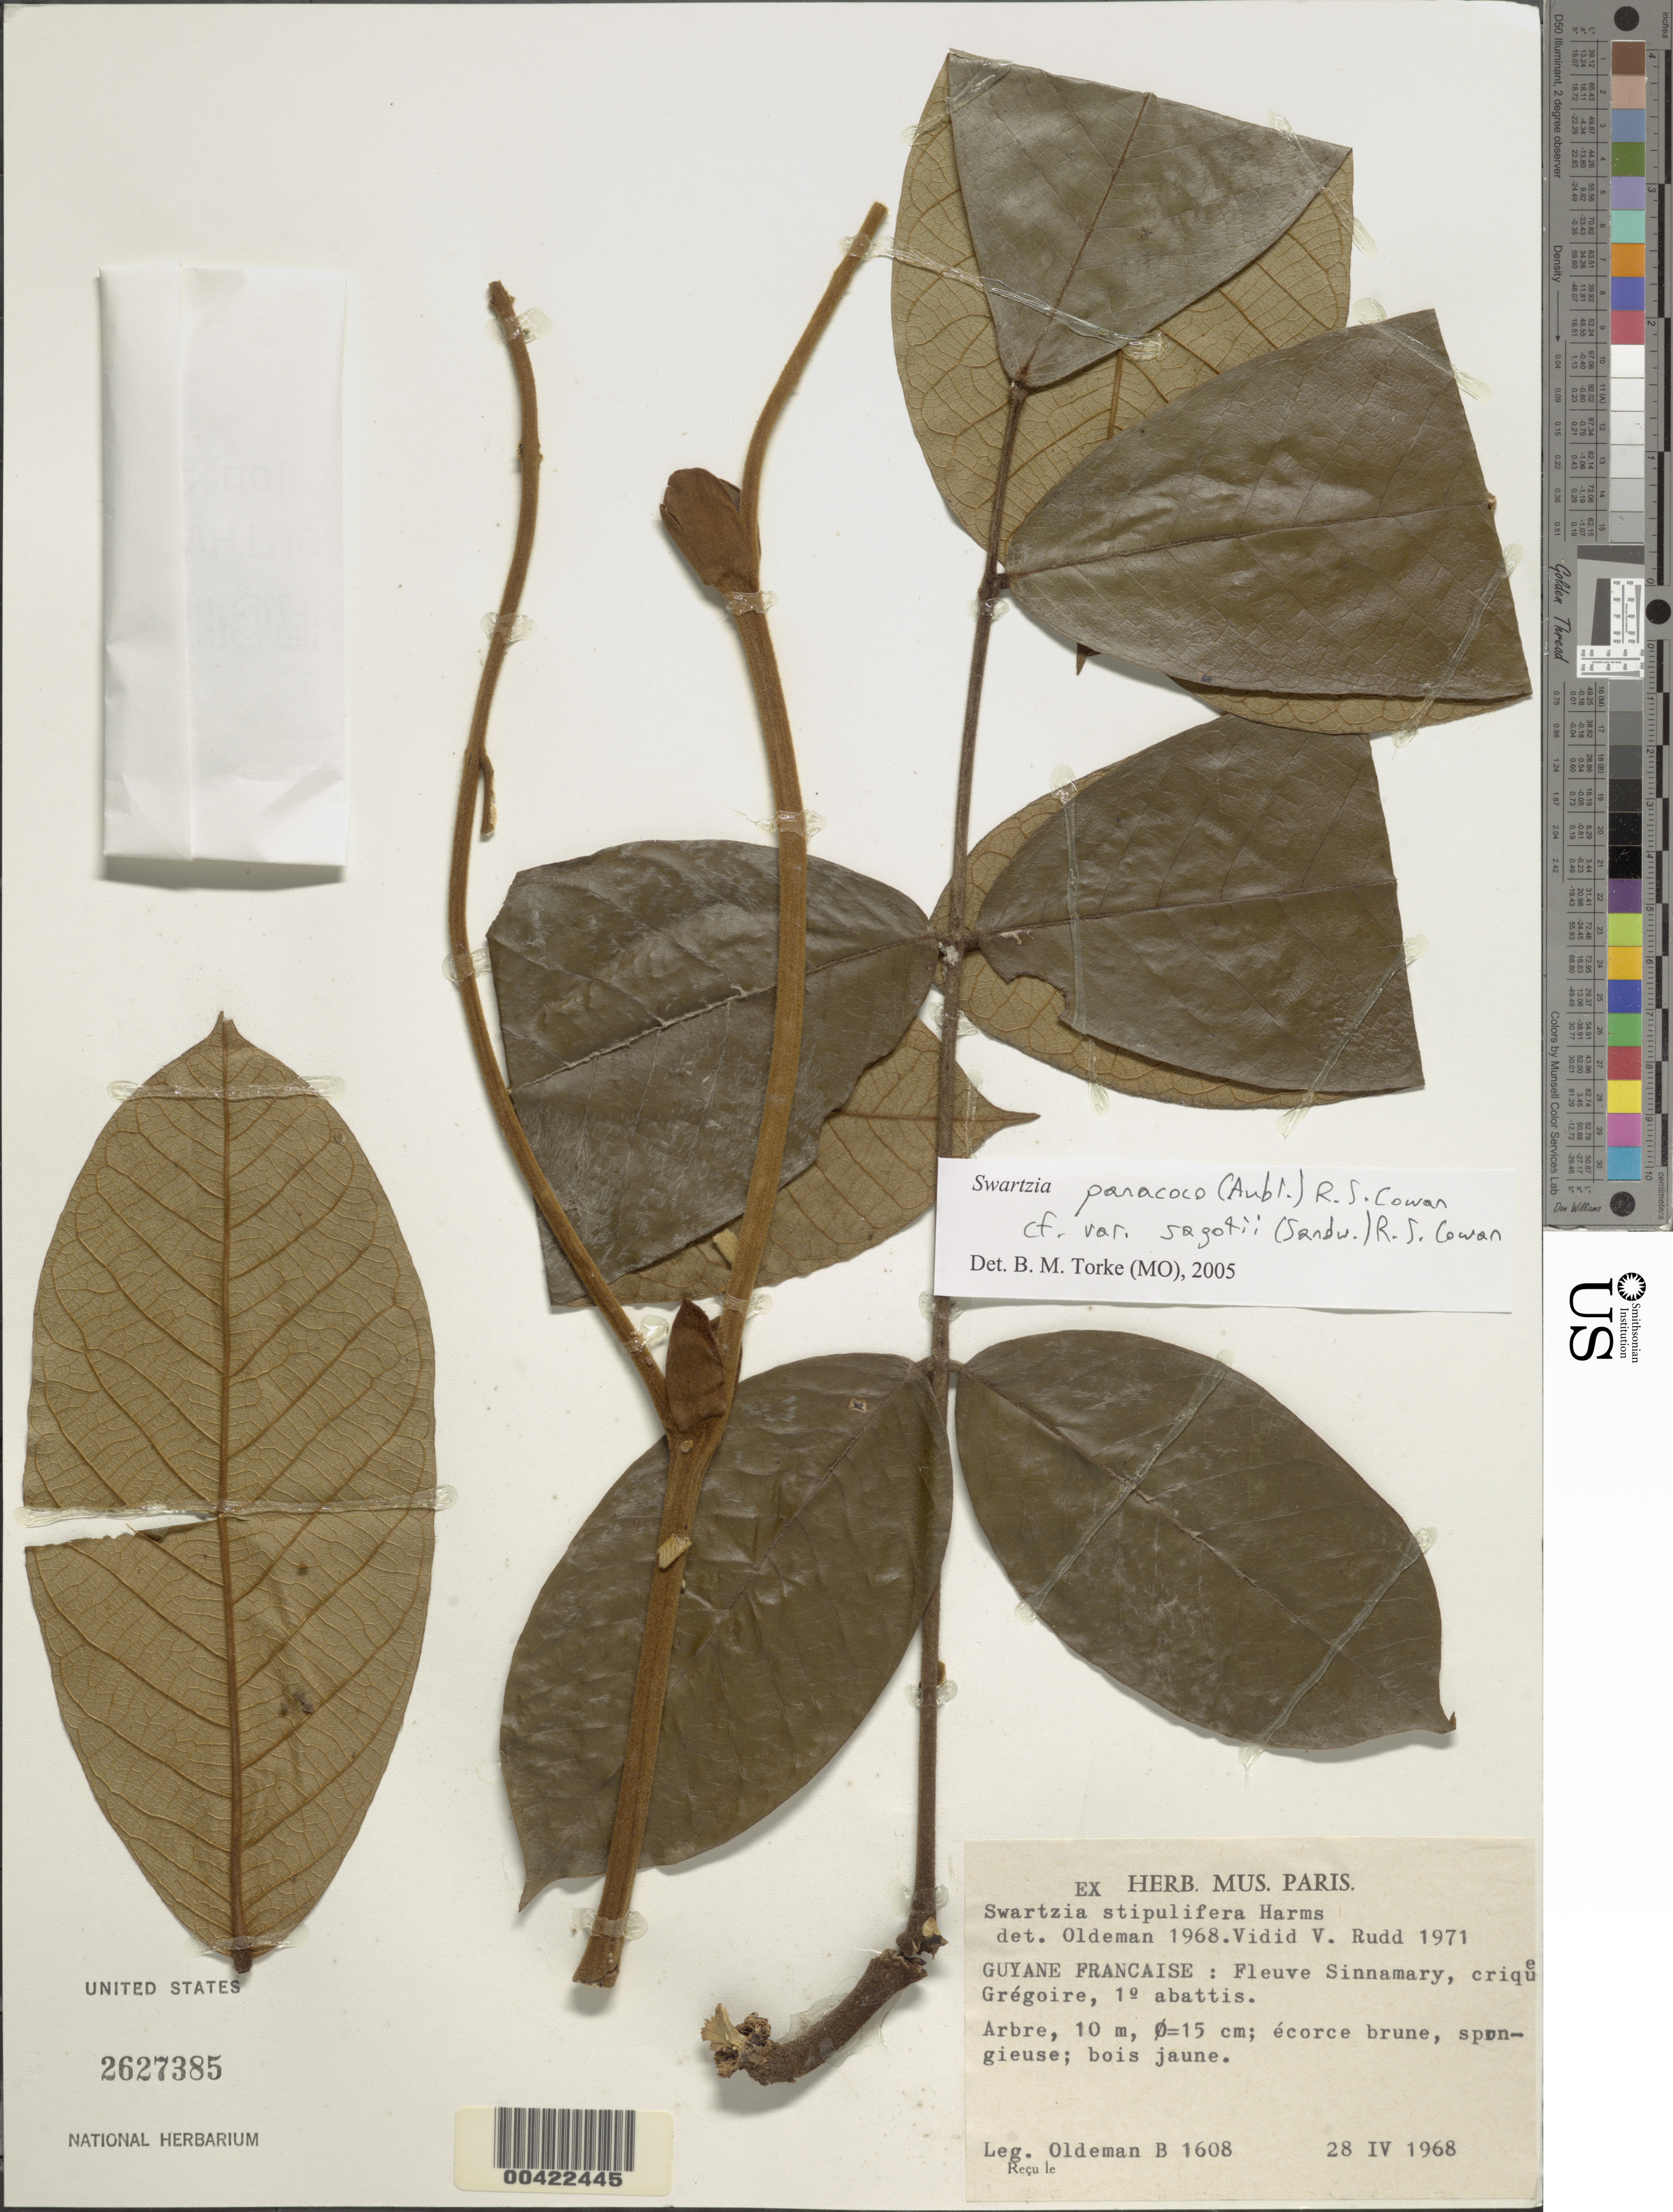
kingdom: Plantae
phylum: Tracheophyta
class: Magnoliopsida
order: Fabales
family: Fabaceae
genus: Swartzia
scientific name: Swartzia panacoco var. sagotii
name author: (Sandwith) R.S. Cowan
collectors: R. Oldeman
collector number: B1608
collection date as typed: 28 Apr 1968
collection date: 1968-04-28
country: French Guiana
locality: Fleuve sinnamary, crique gregoire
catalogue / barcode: US 2627385